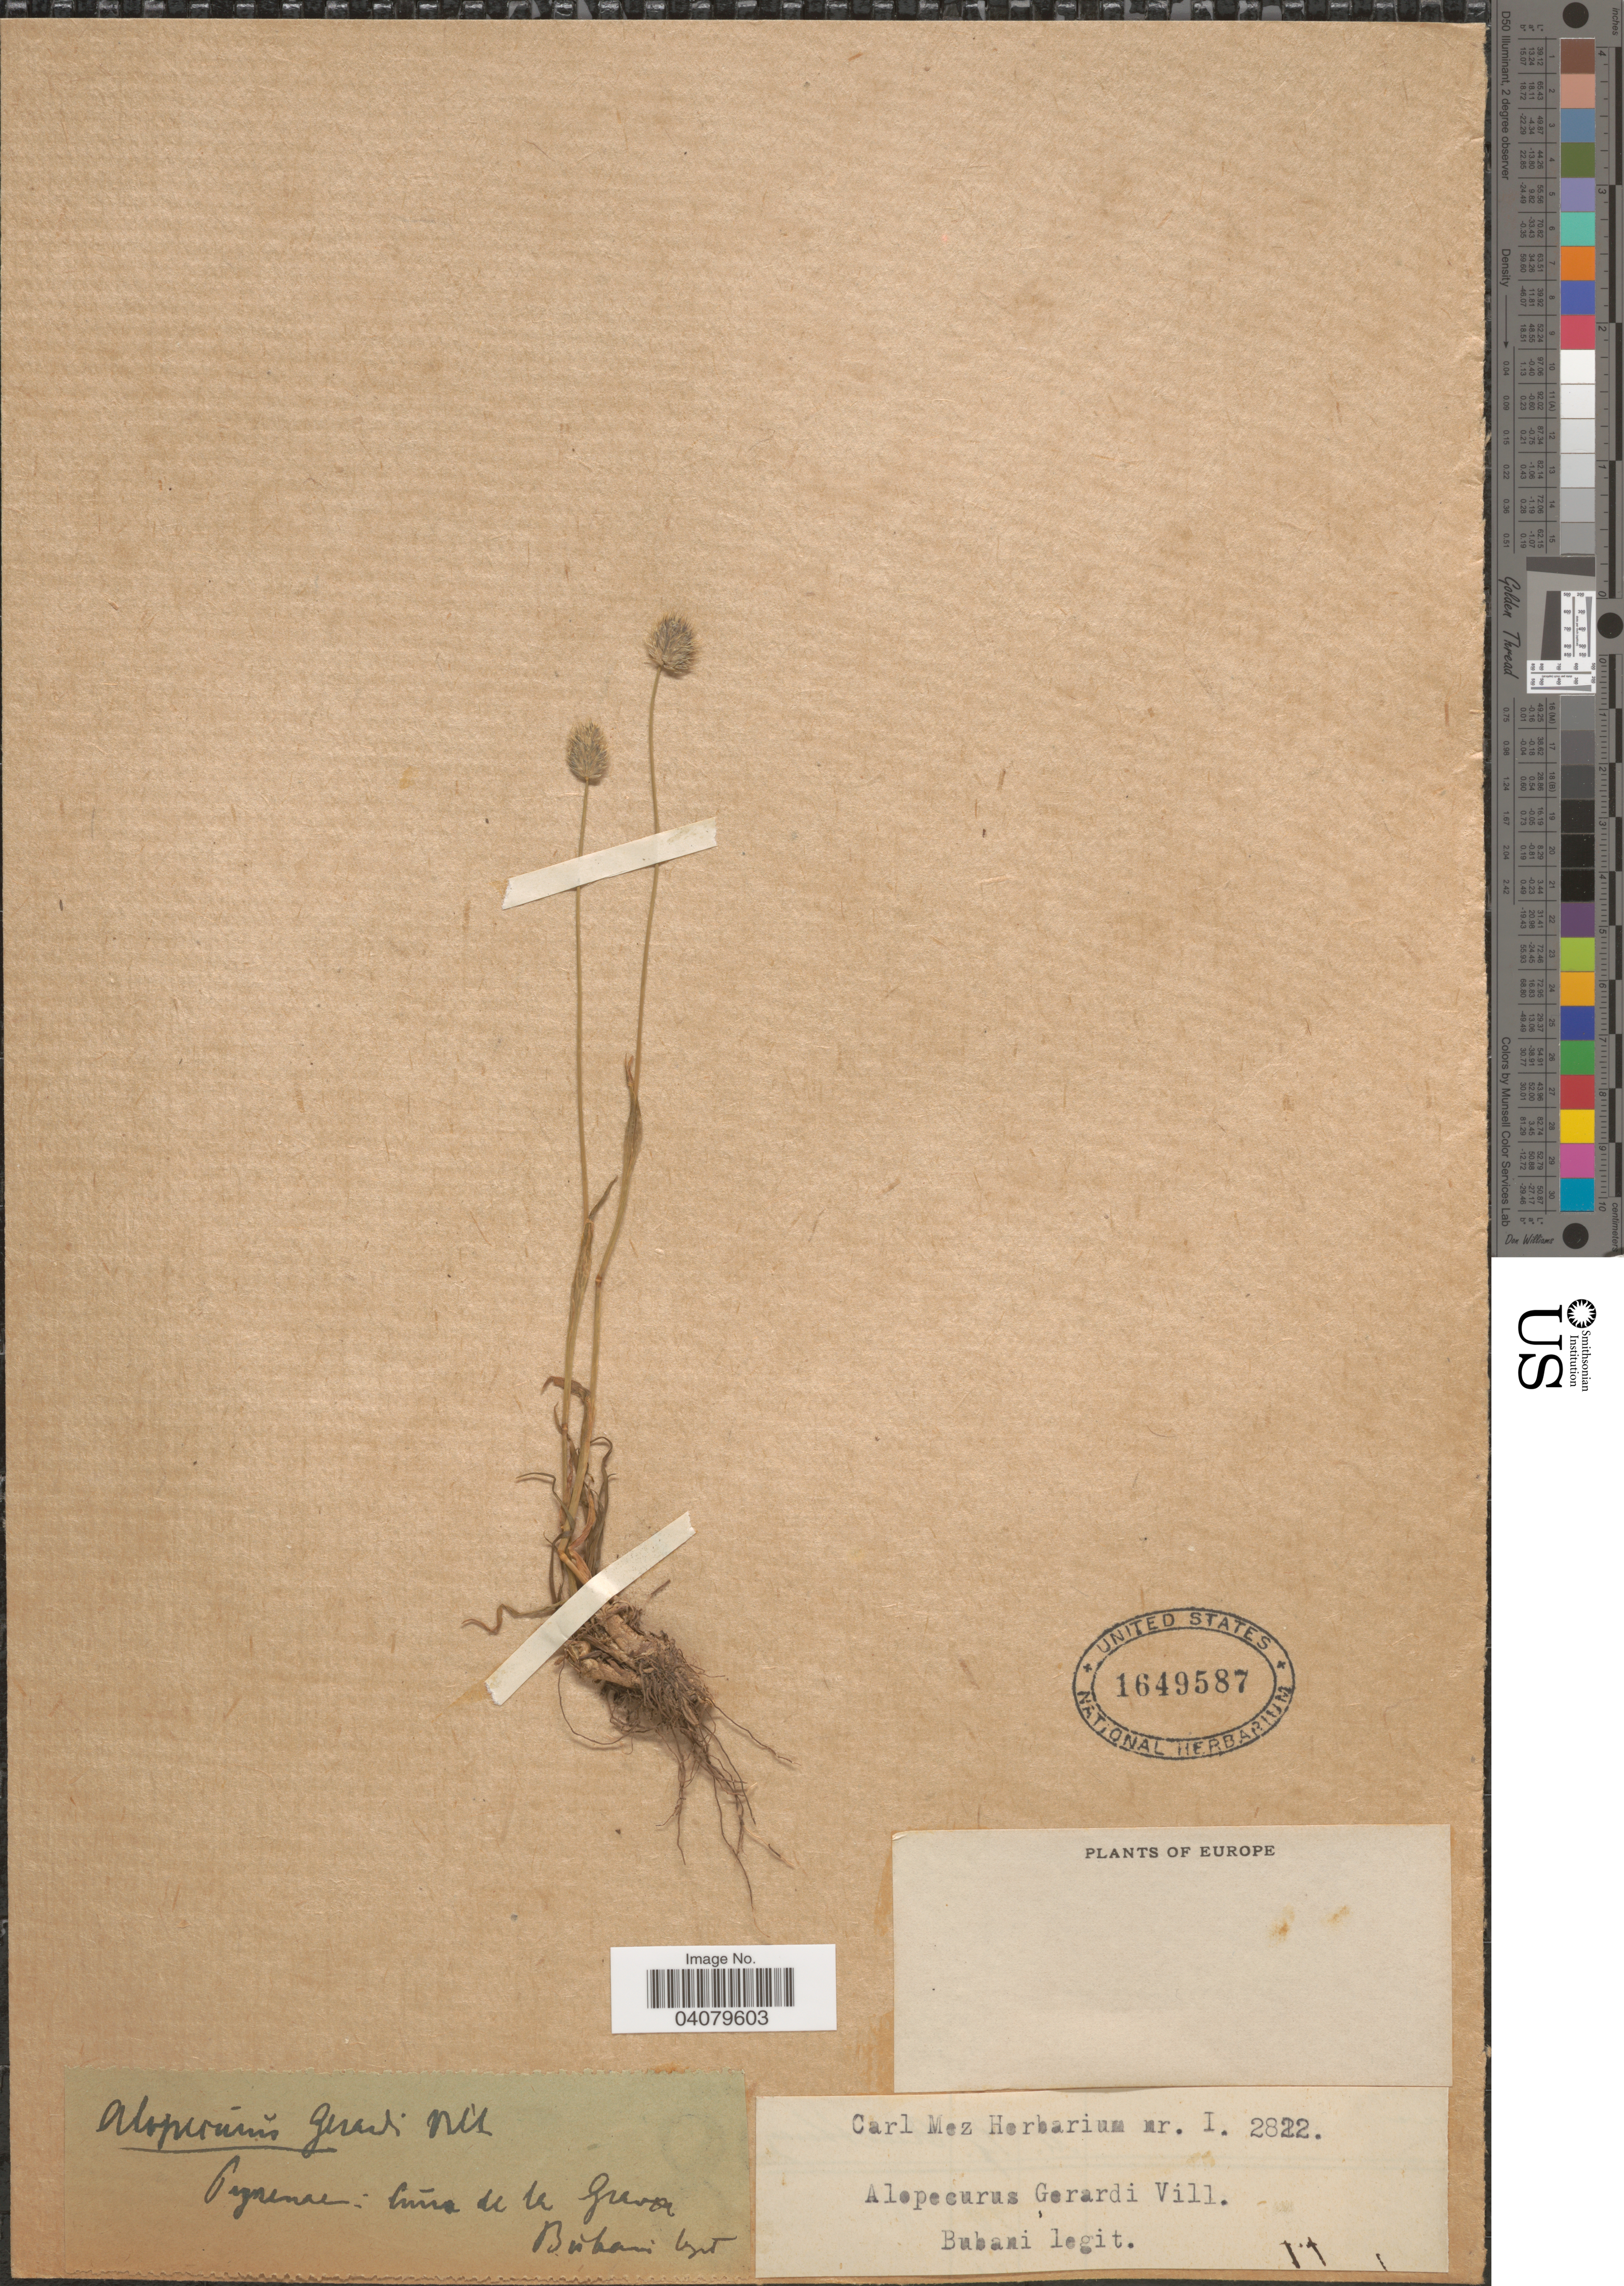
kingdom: Plantae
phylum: Tracheophyta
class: Liliopsida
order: Poales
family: Poaceae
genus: Alopecurus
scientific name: Alopecurus gerardii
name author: (All.) Vill.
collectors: Bubani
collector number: I2822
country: France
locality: Pyrenae: lúna de la Grava. Europe.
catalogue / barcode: US 1649587